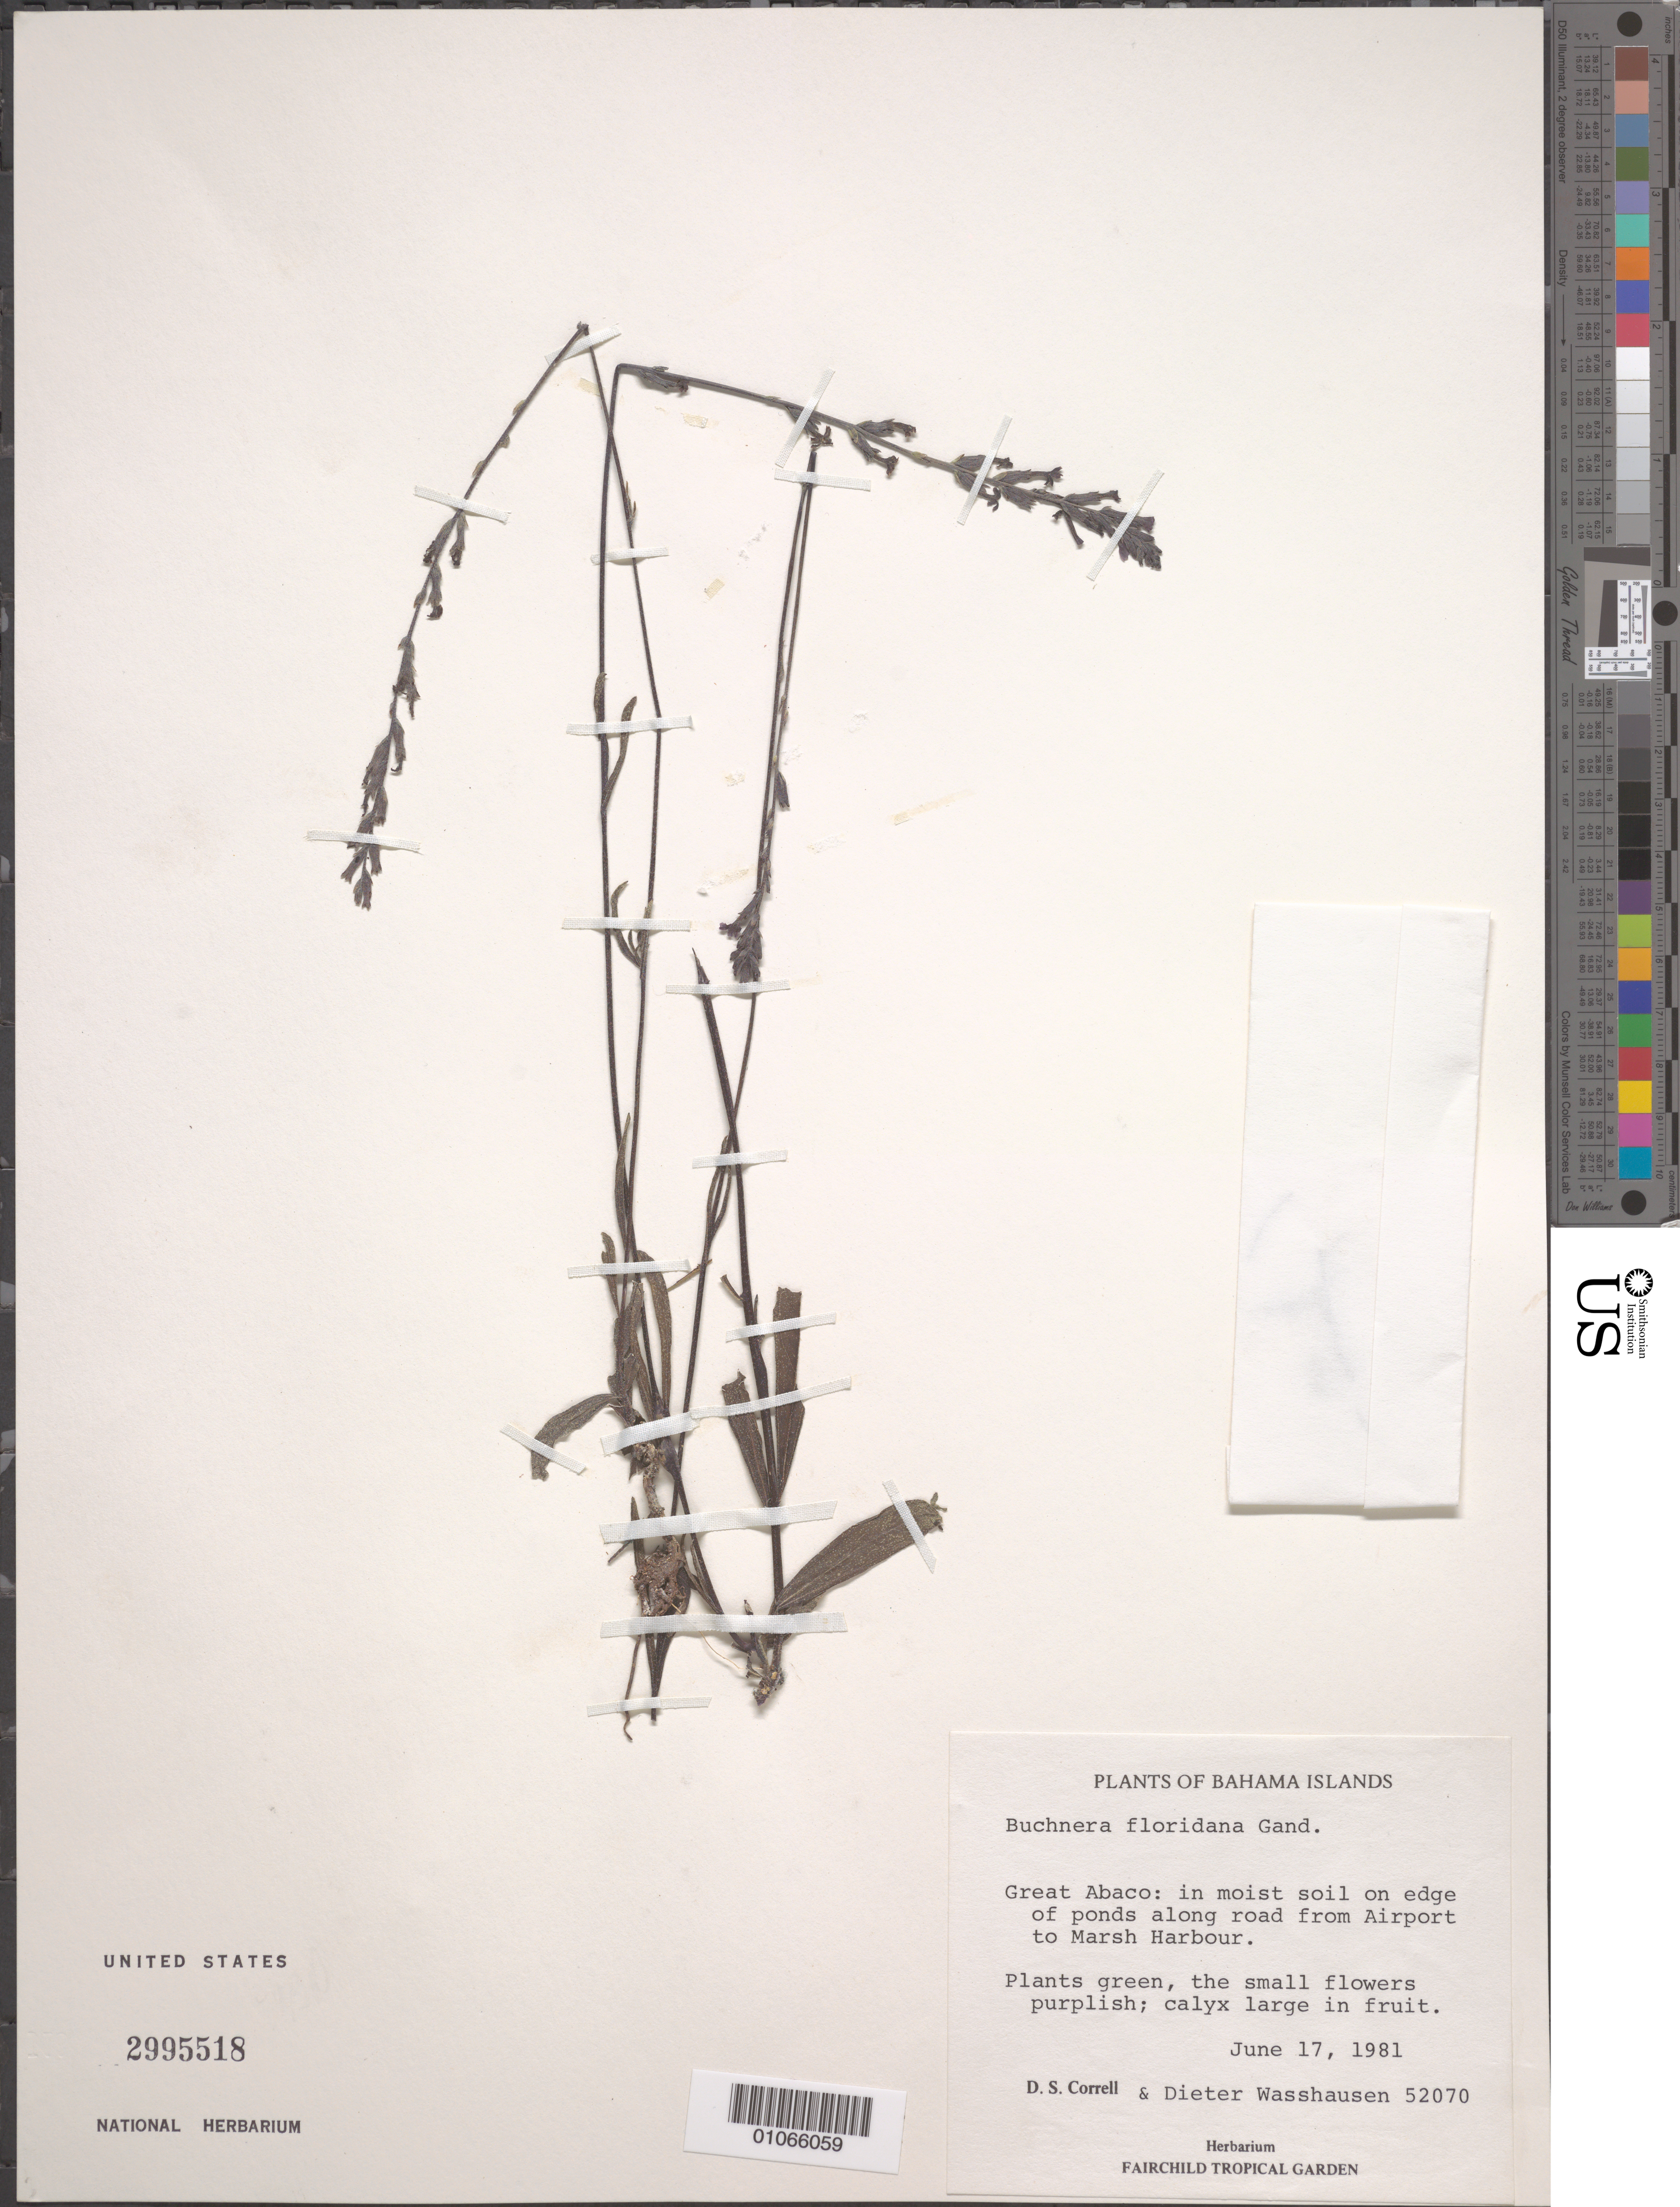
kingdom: Plantae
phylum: Tracheophyta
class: Magnoliopsida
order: Lamiales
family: Orobanchaceae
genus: Buchnera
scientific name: Buchnera floridana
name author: Gand.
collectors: D. S. Correll & D. C. Wasshausen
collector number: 52070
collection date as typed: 17 Jun 1981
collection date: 1981-06-17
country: Bahamas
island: Great Abaco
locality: In moist soil on edge of ponds along road from Airport to Marsh Harbour.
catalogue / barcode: US 2995518